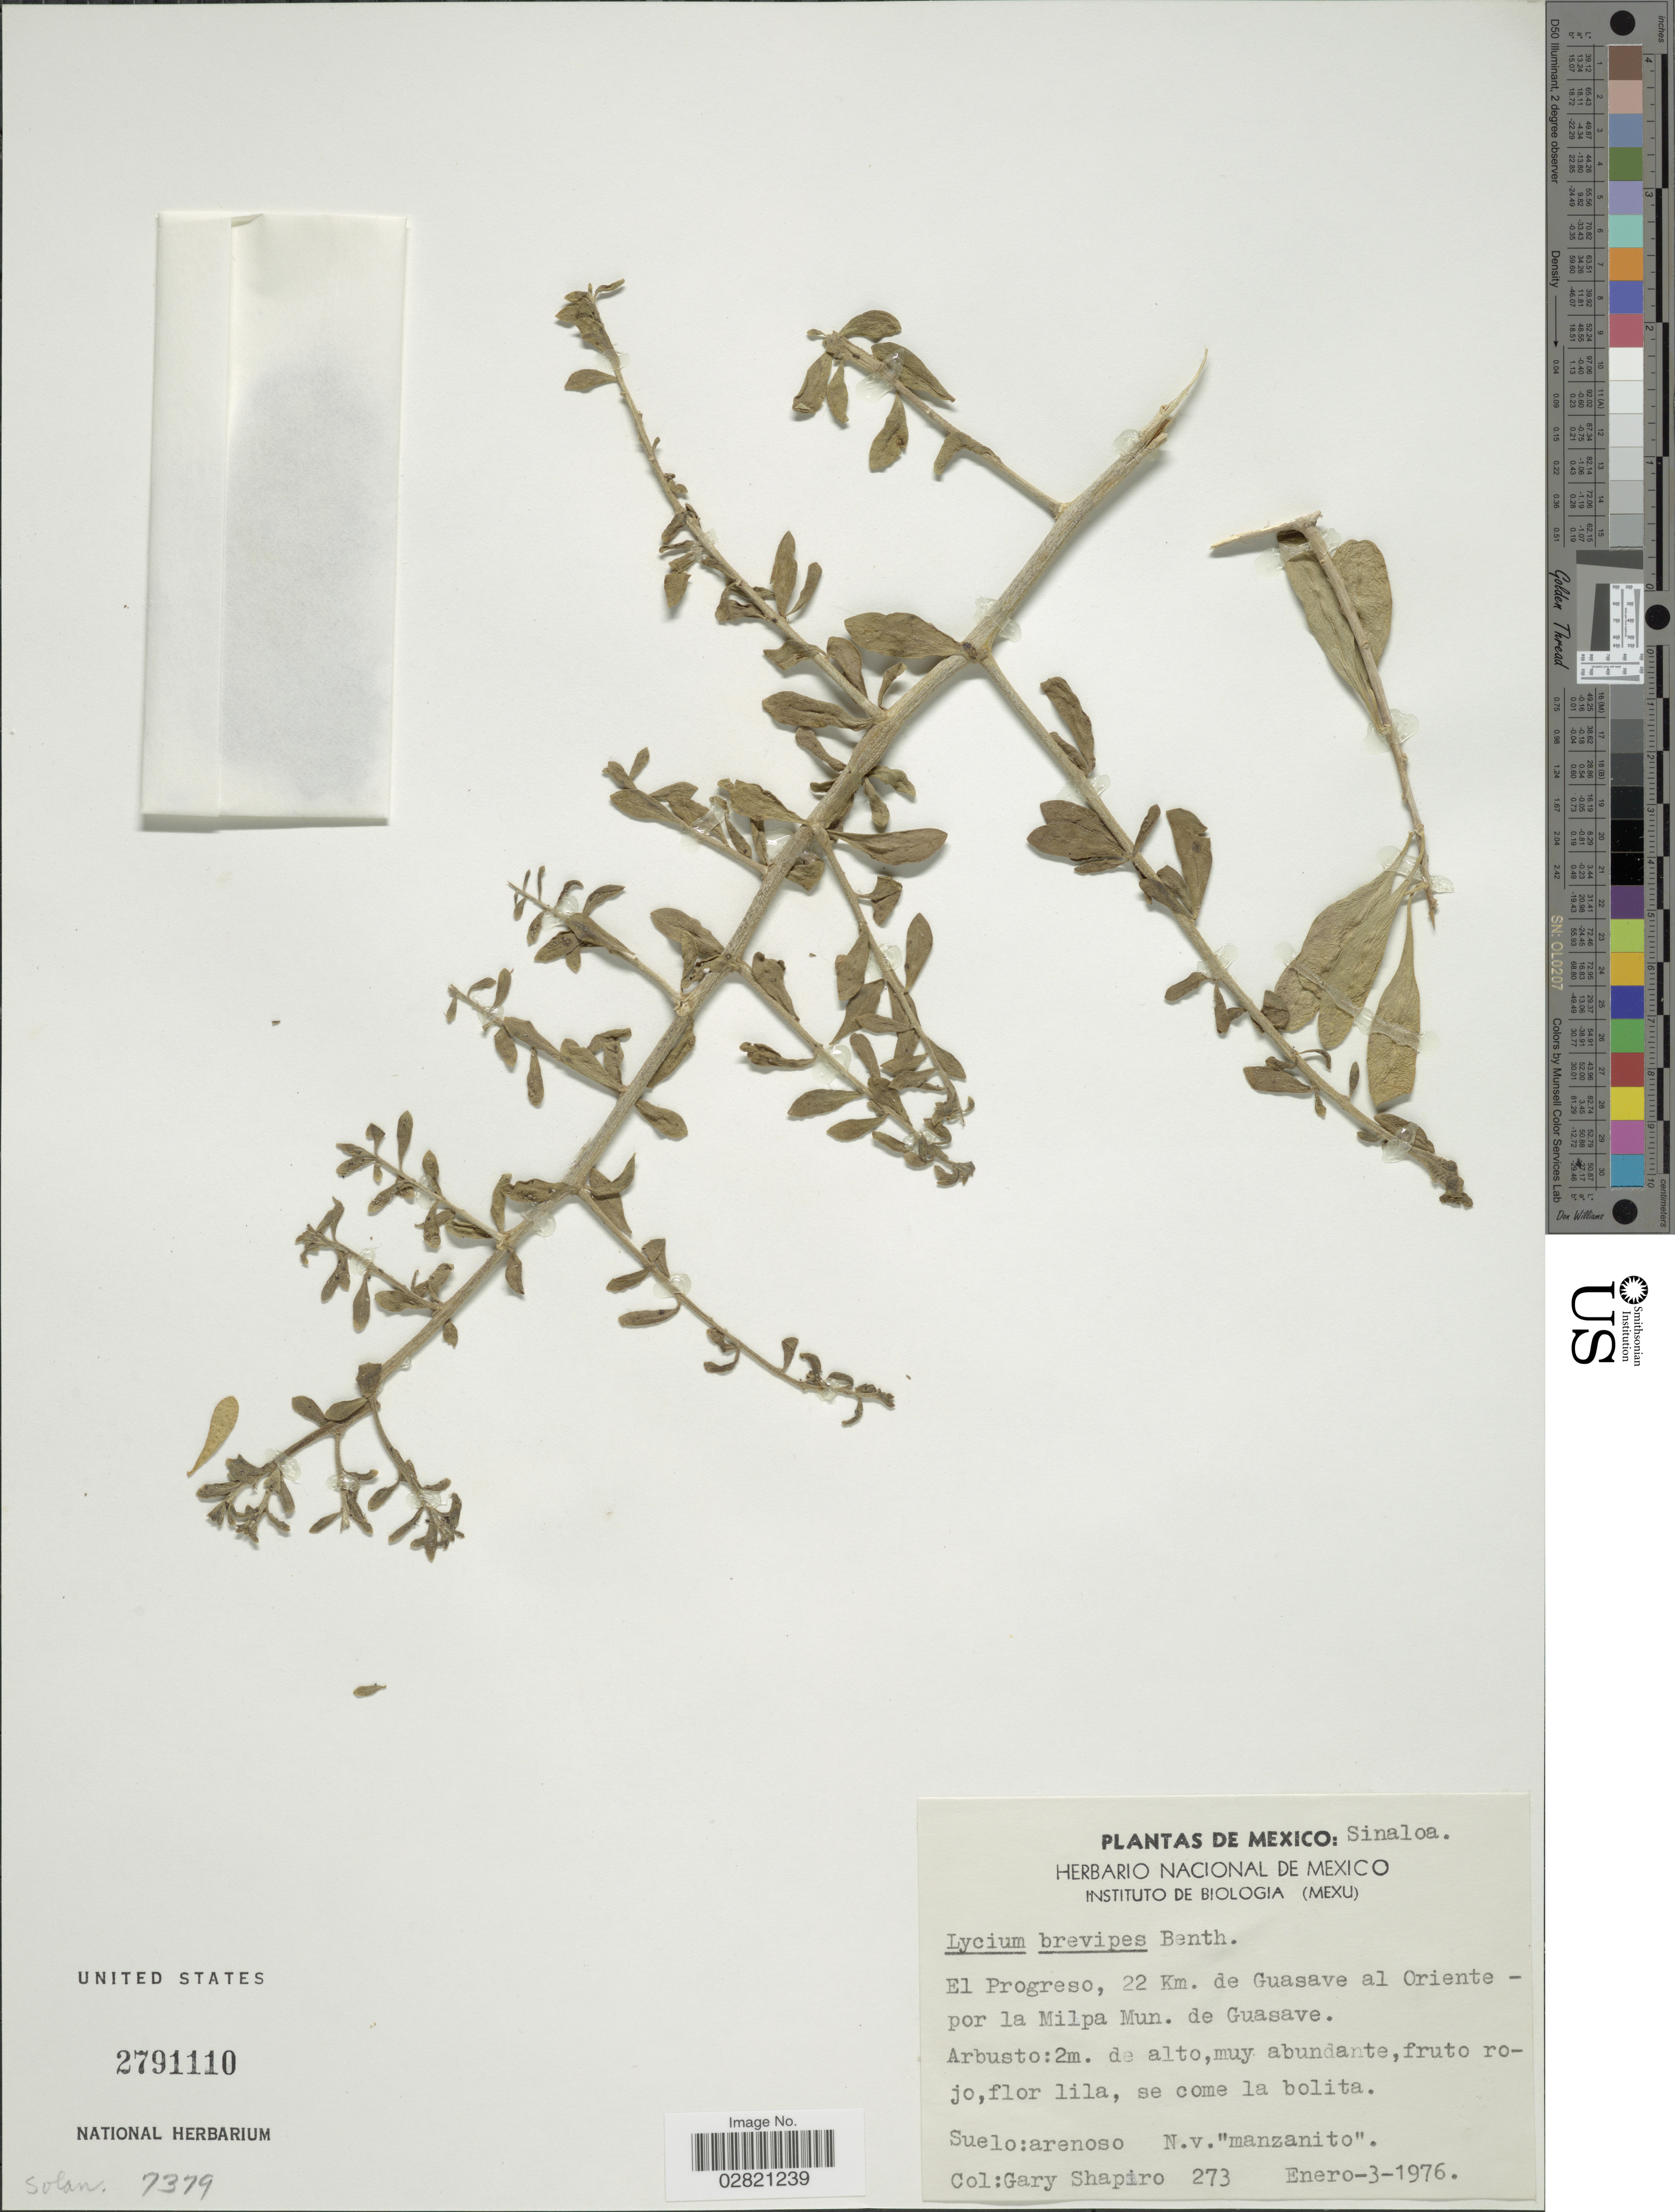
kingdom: Plantae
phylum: Tracheophyta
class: Magnoliopsida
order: Solanales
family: Solanaceae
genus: Lycium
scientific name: Lycium brevipes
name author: Benth.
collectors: G. Shapiro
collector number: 273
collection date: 1976-01-03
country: Mexico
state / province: Sinaloa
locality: El Progreso, 22 Km. de Guasave al Oriente - por la Milpa Mun. de Guasave.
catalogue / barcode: US 2791110